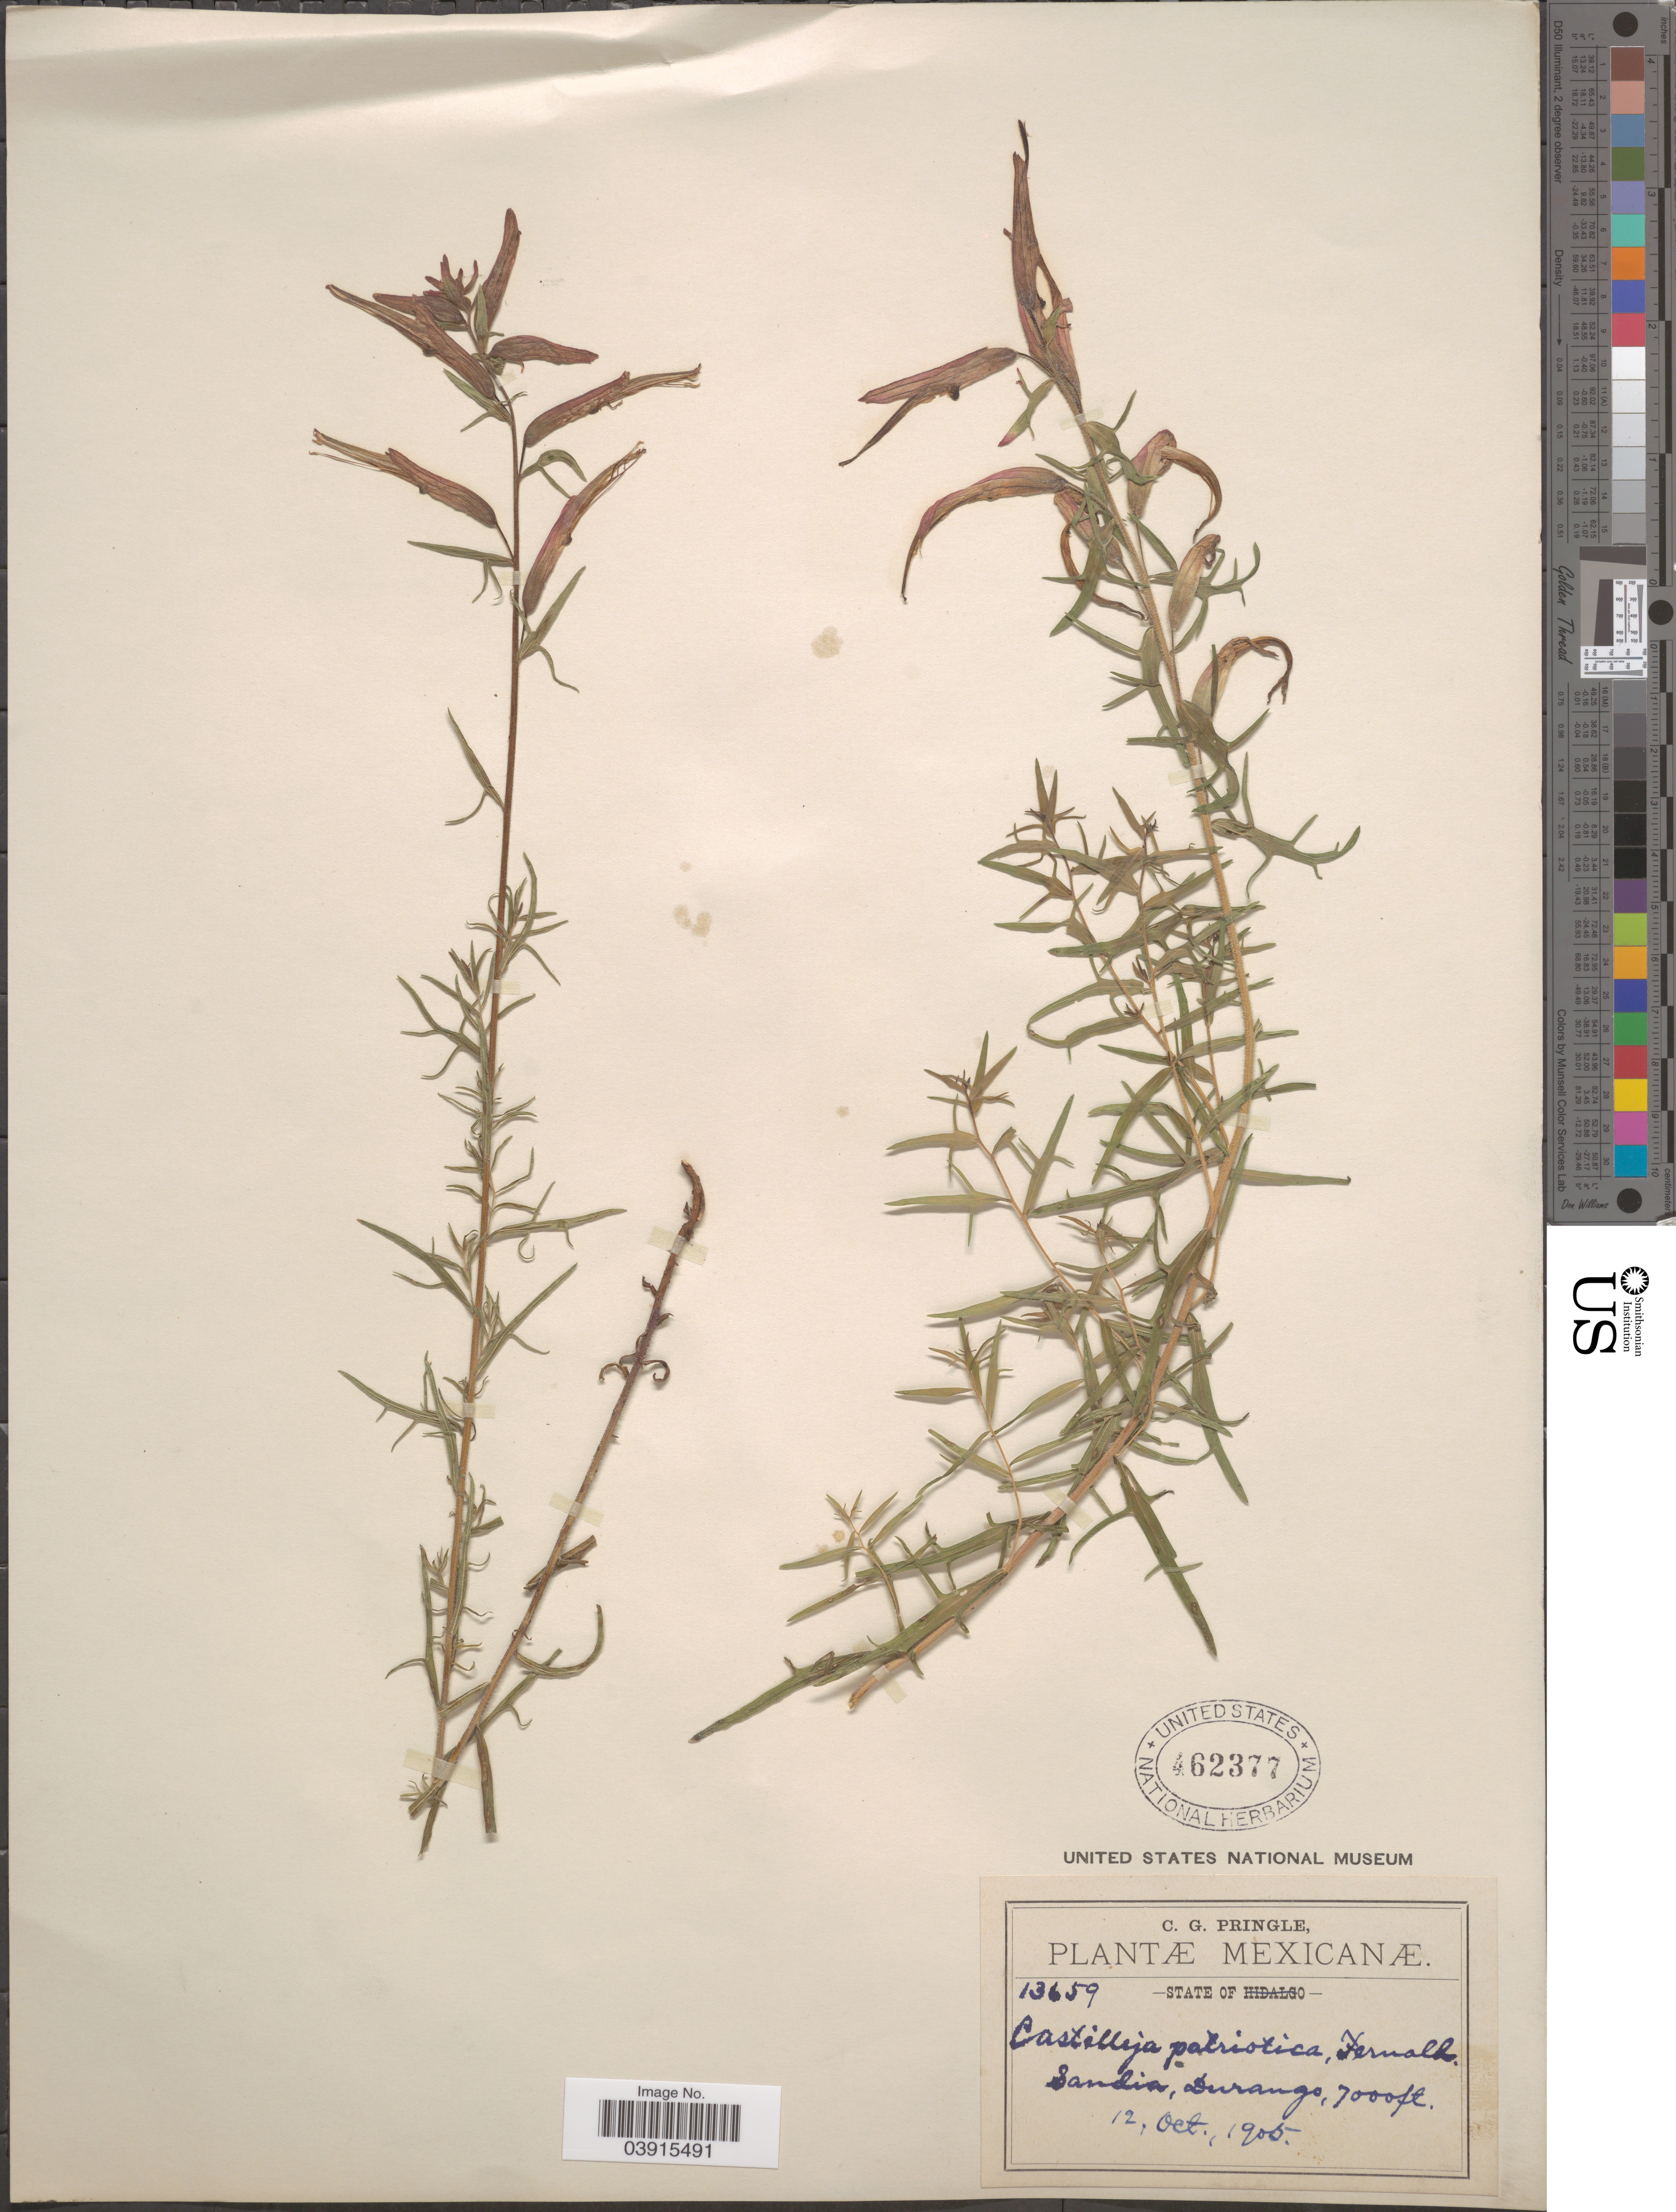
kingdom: Plantae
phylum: Tracheophyta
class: Magnoliopsida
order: Lamiales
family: Orobanchaceae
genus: Castilleja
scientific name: Castilleja patriotica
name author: Fernald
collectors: C. G. Pringle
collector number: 13659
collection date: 1905-10-12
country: Mexico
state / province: Durango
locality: Sandia.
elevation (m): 2134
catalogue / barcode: US 462377